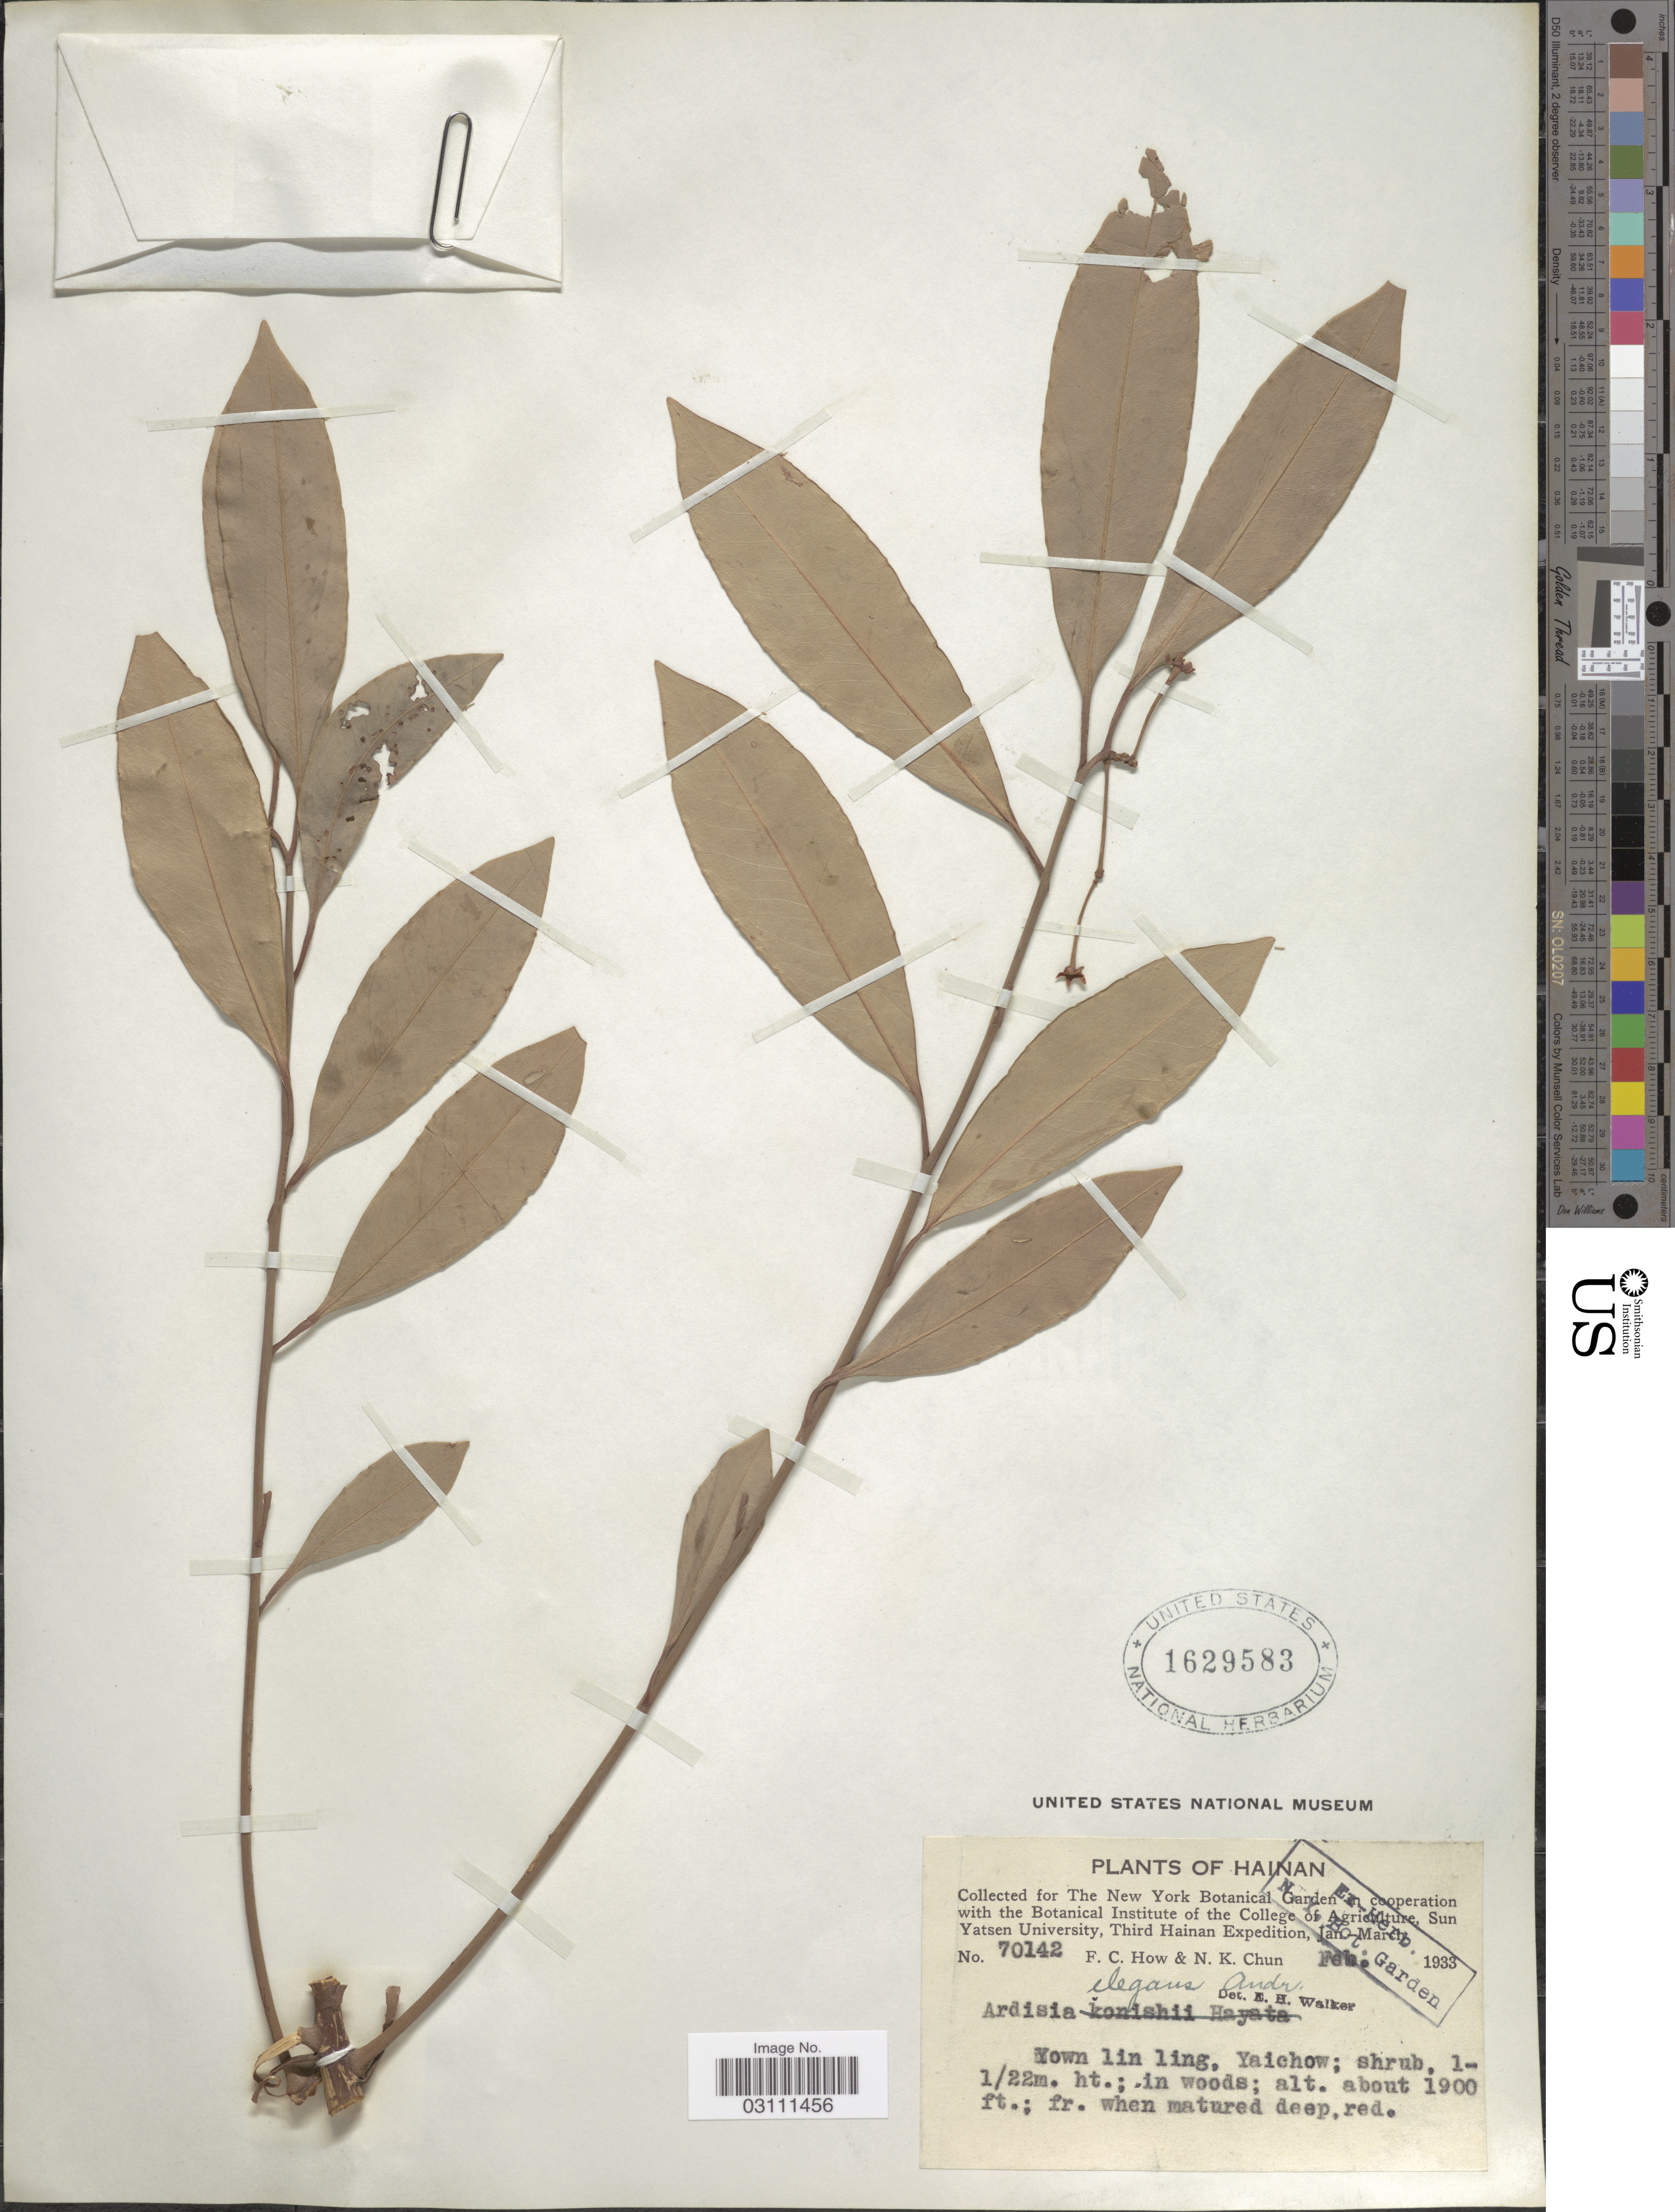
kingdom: Plantae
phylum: Tracheophyta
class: Magnoliopsida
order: Ericales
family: Primulaceae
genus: Ardisia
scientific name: Ardisia elegans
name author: Andrews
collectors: F. C. How & N. K. Chun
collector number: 70142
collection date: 1933-02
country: China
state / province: Hainan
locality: Yown lin ling, Yaichow.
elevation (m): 579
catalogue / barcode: US 1629583